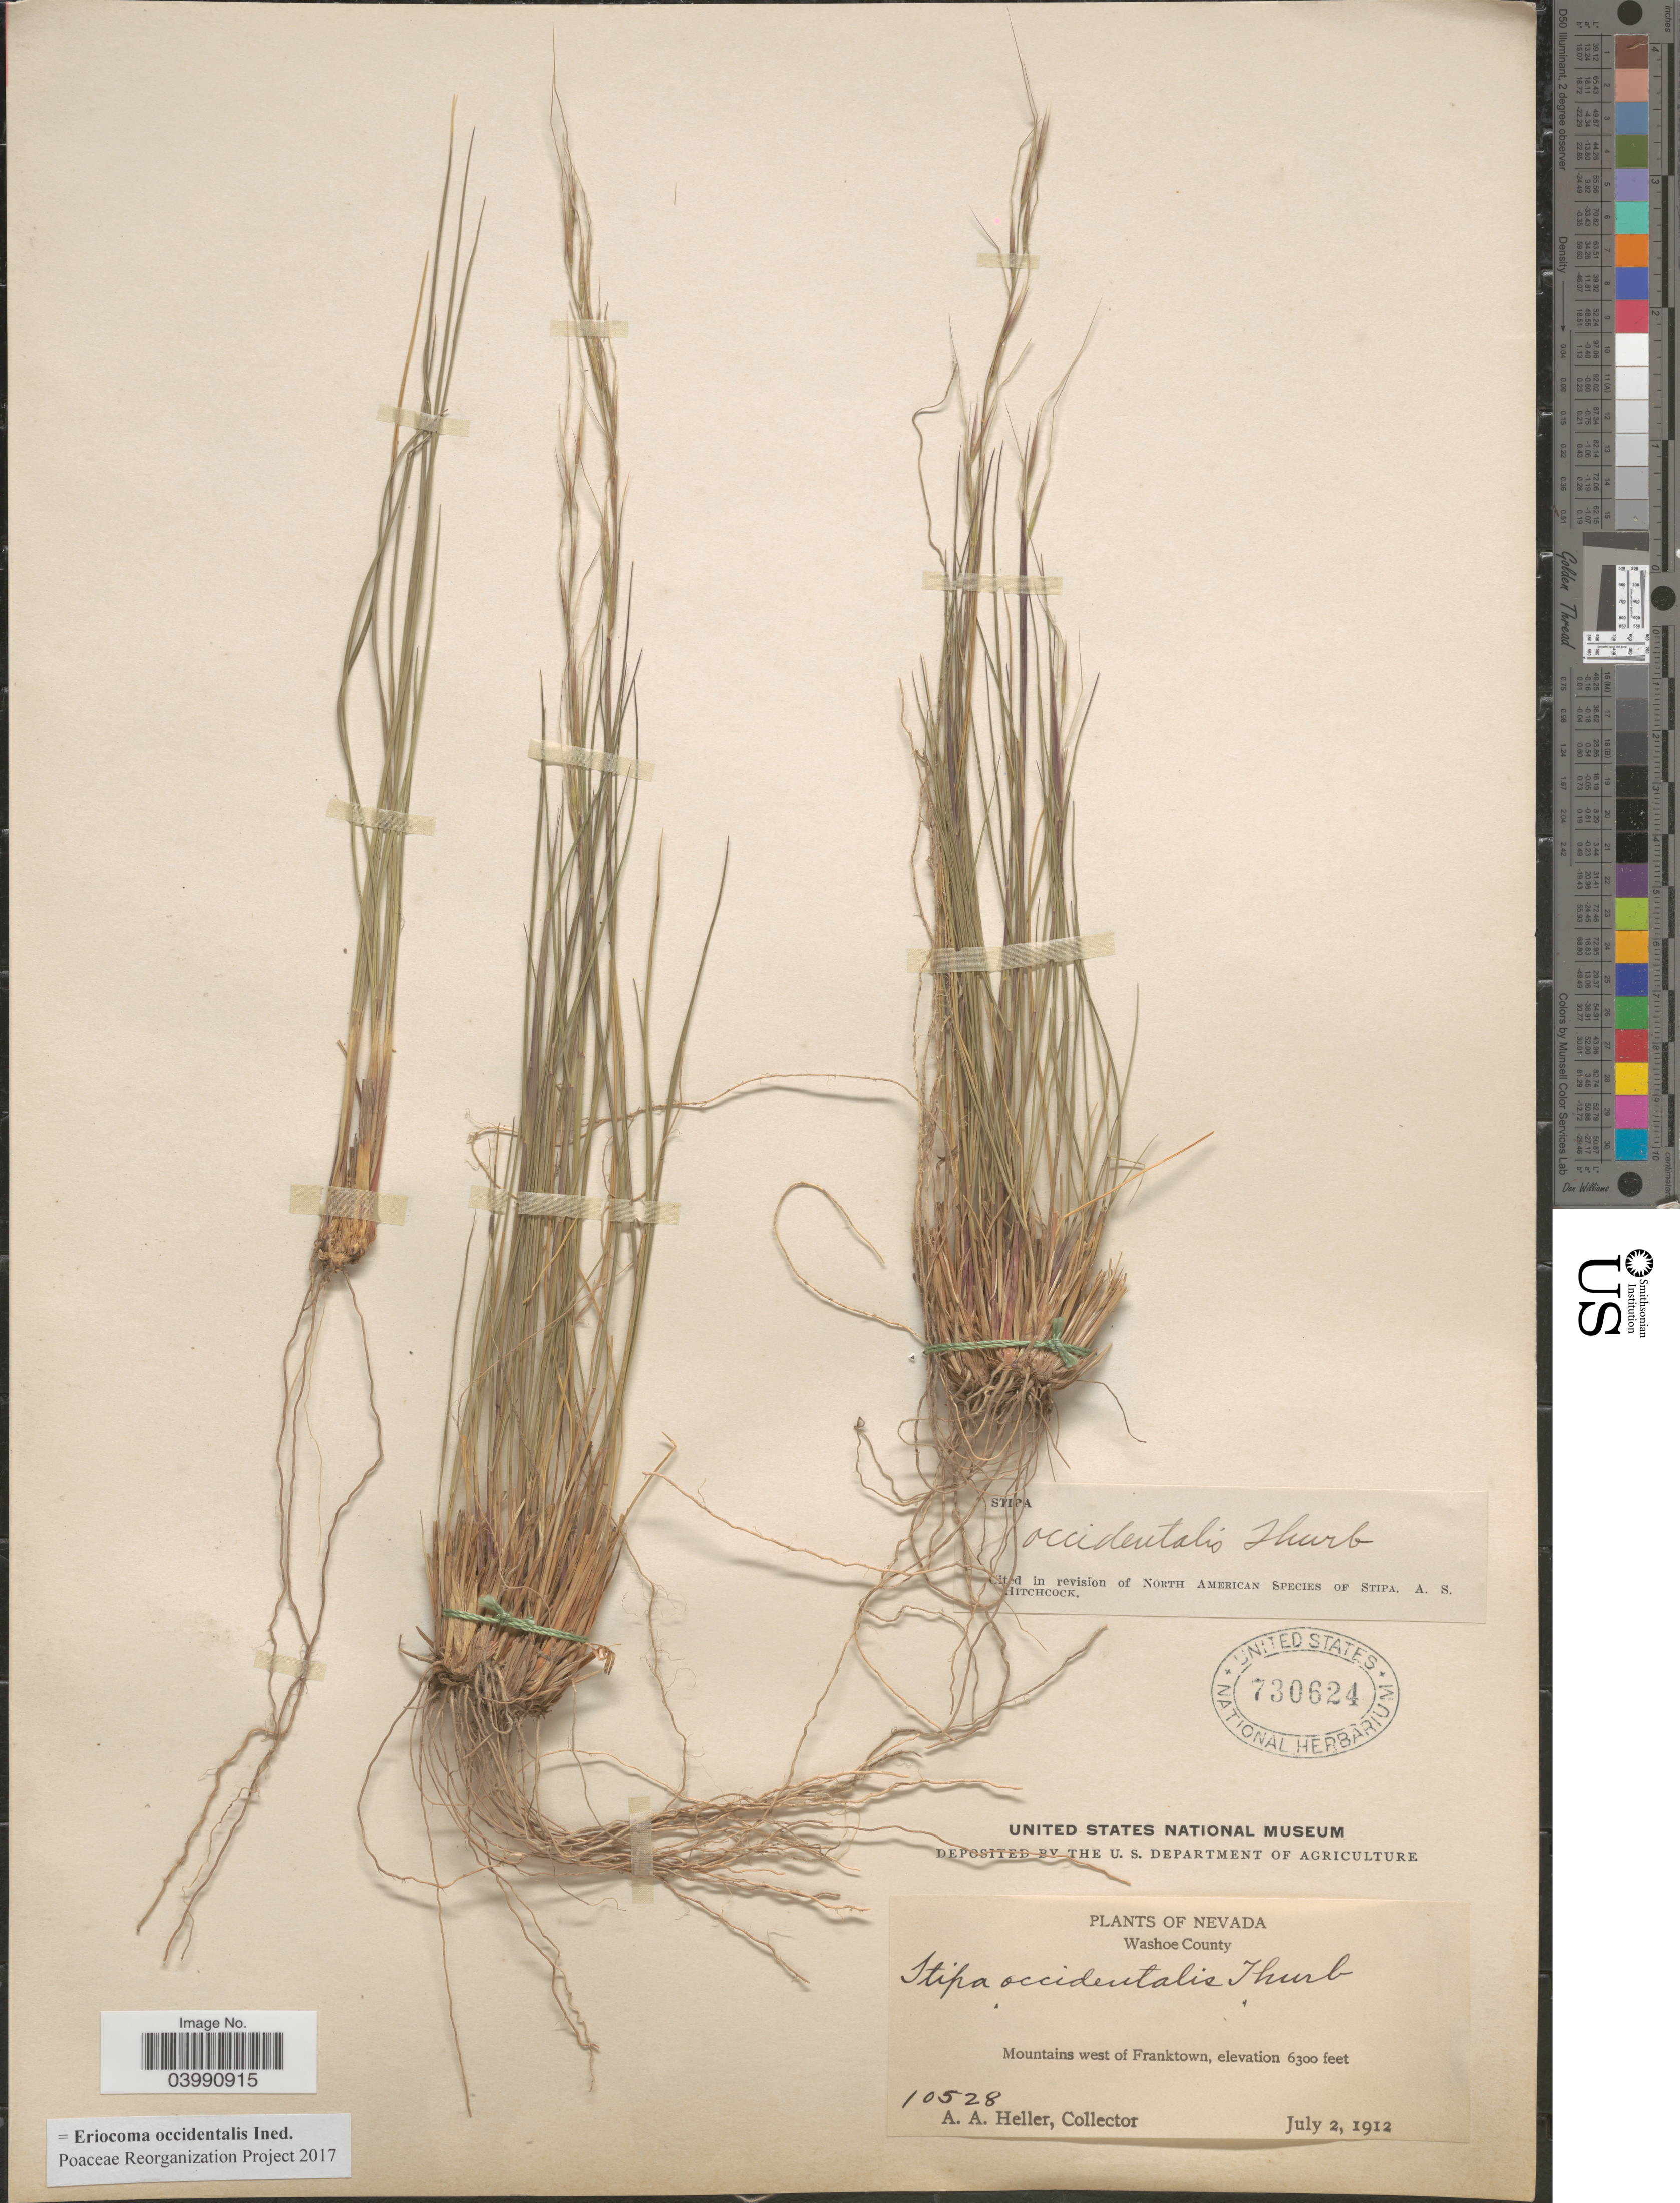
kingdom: Plantae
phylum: Tracheophyta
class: Liliopsida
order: Poales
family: Poaceae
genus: Eriocoma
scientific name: Eriocoma occidentalis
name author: (Thurb. ex S. Watson) Romasch.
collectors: A. A. Heller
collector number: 10528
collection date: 1912-07-02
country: United States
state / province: Nevada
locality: Washoe County. Mountains west of Franktown.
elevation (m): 1920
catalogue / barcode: US 730624